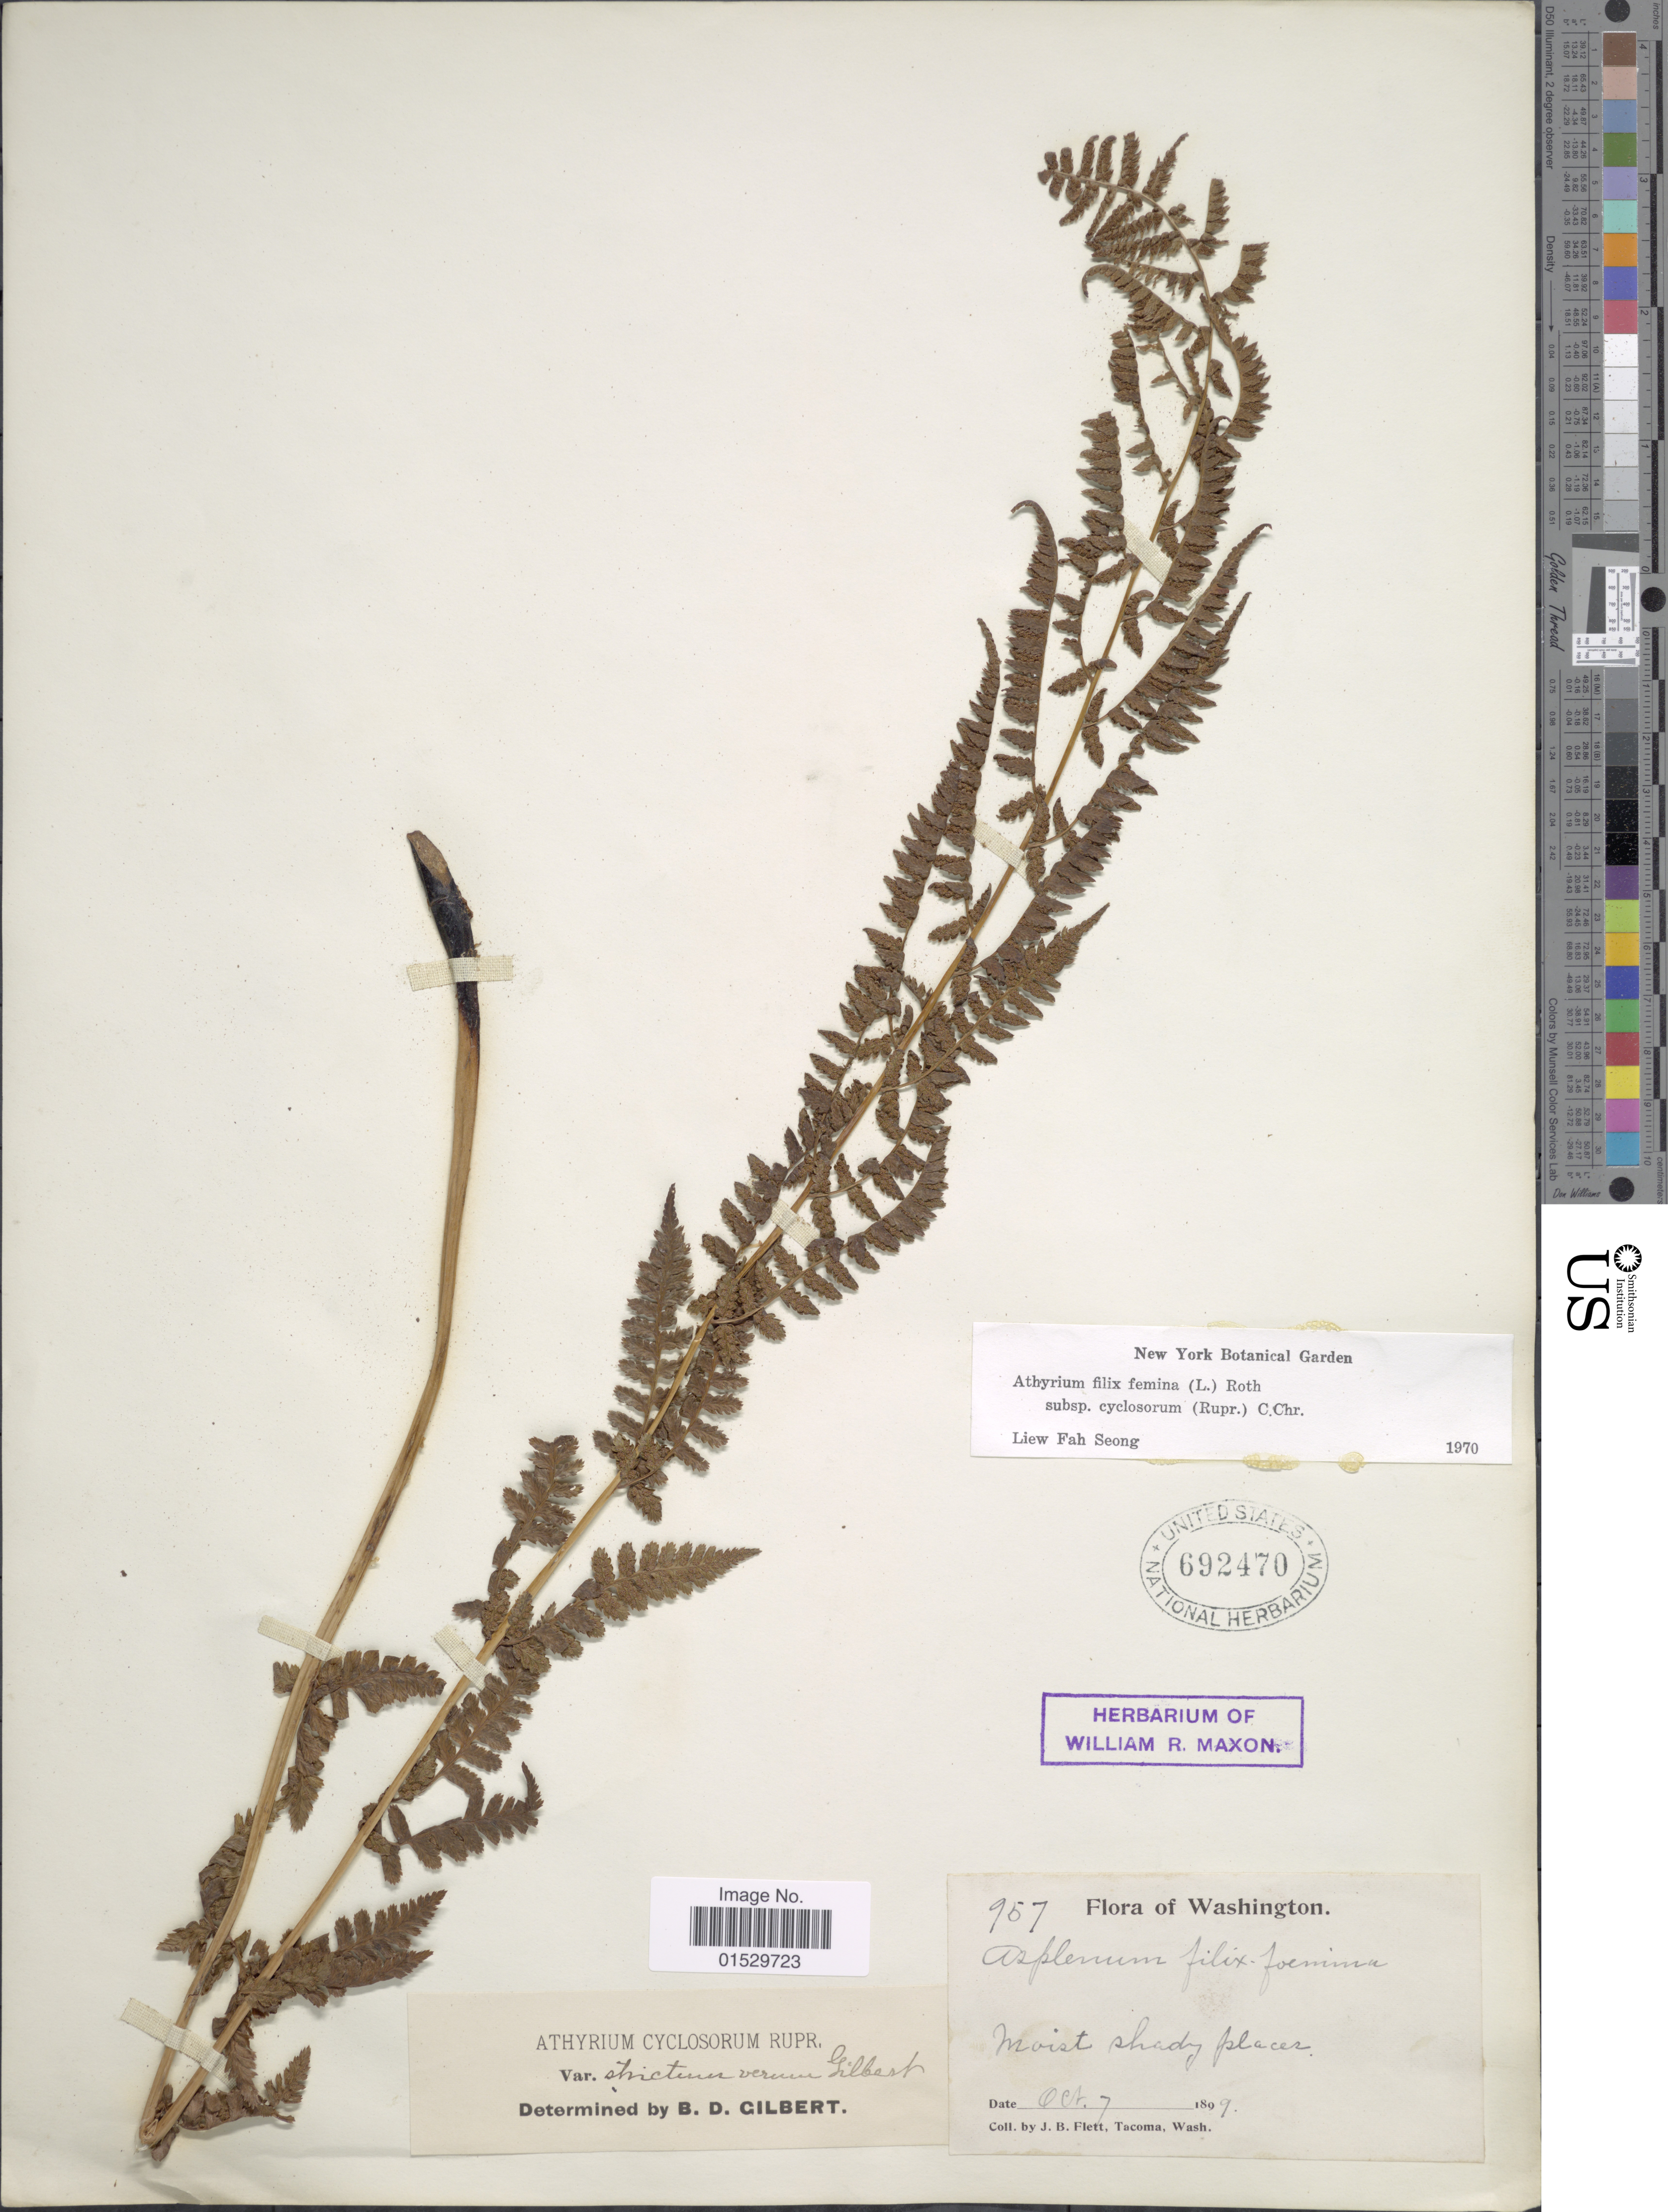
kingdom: Plantae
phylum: Tracheophyta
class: Polypodiopsida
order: Polypodiales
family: Athyriaceae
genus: Athyrium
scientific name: Athyrium filix-femina subsp. cyclosorum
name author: (Rupr.) C. Chr.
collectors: J. Flett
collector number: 957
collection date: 1899-10-07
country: United States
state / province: Washington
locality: Moist shady places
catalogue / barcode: US 692470